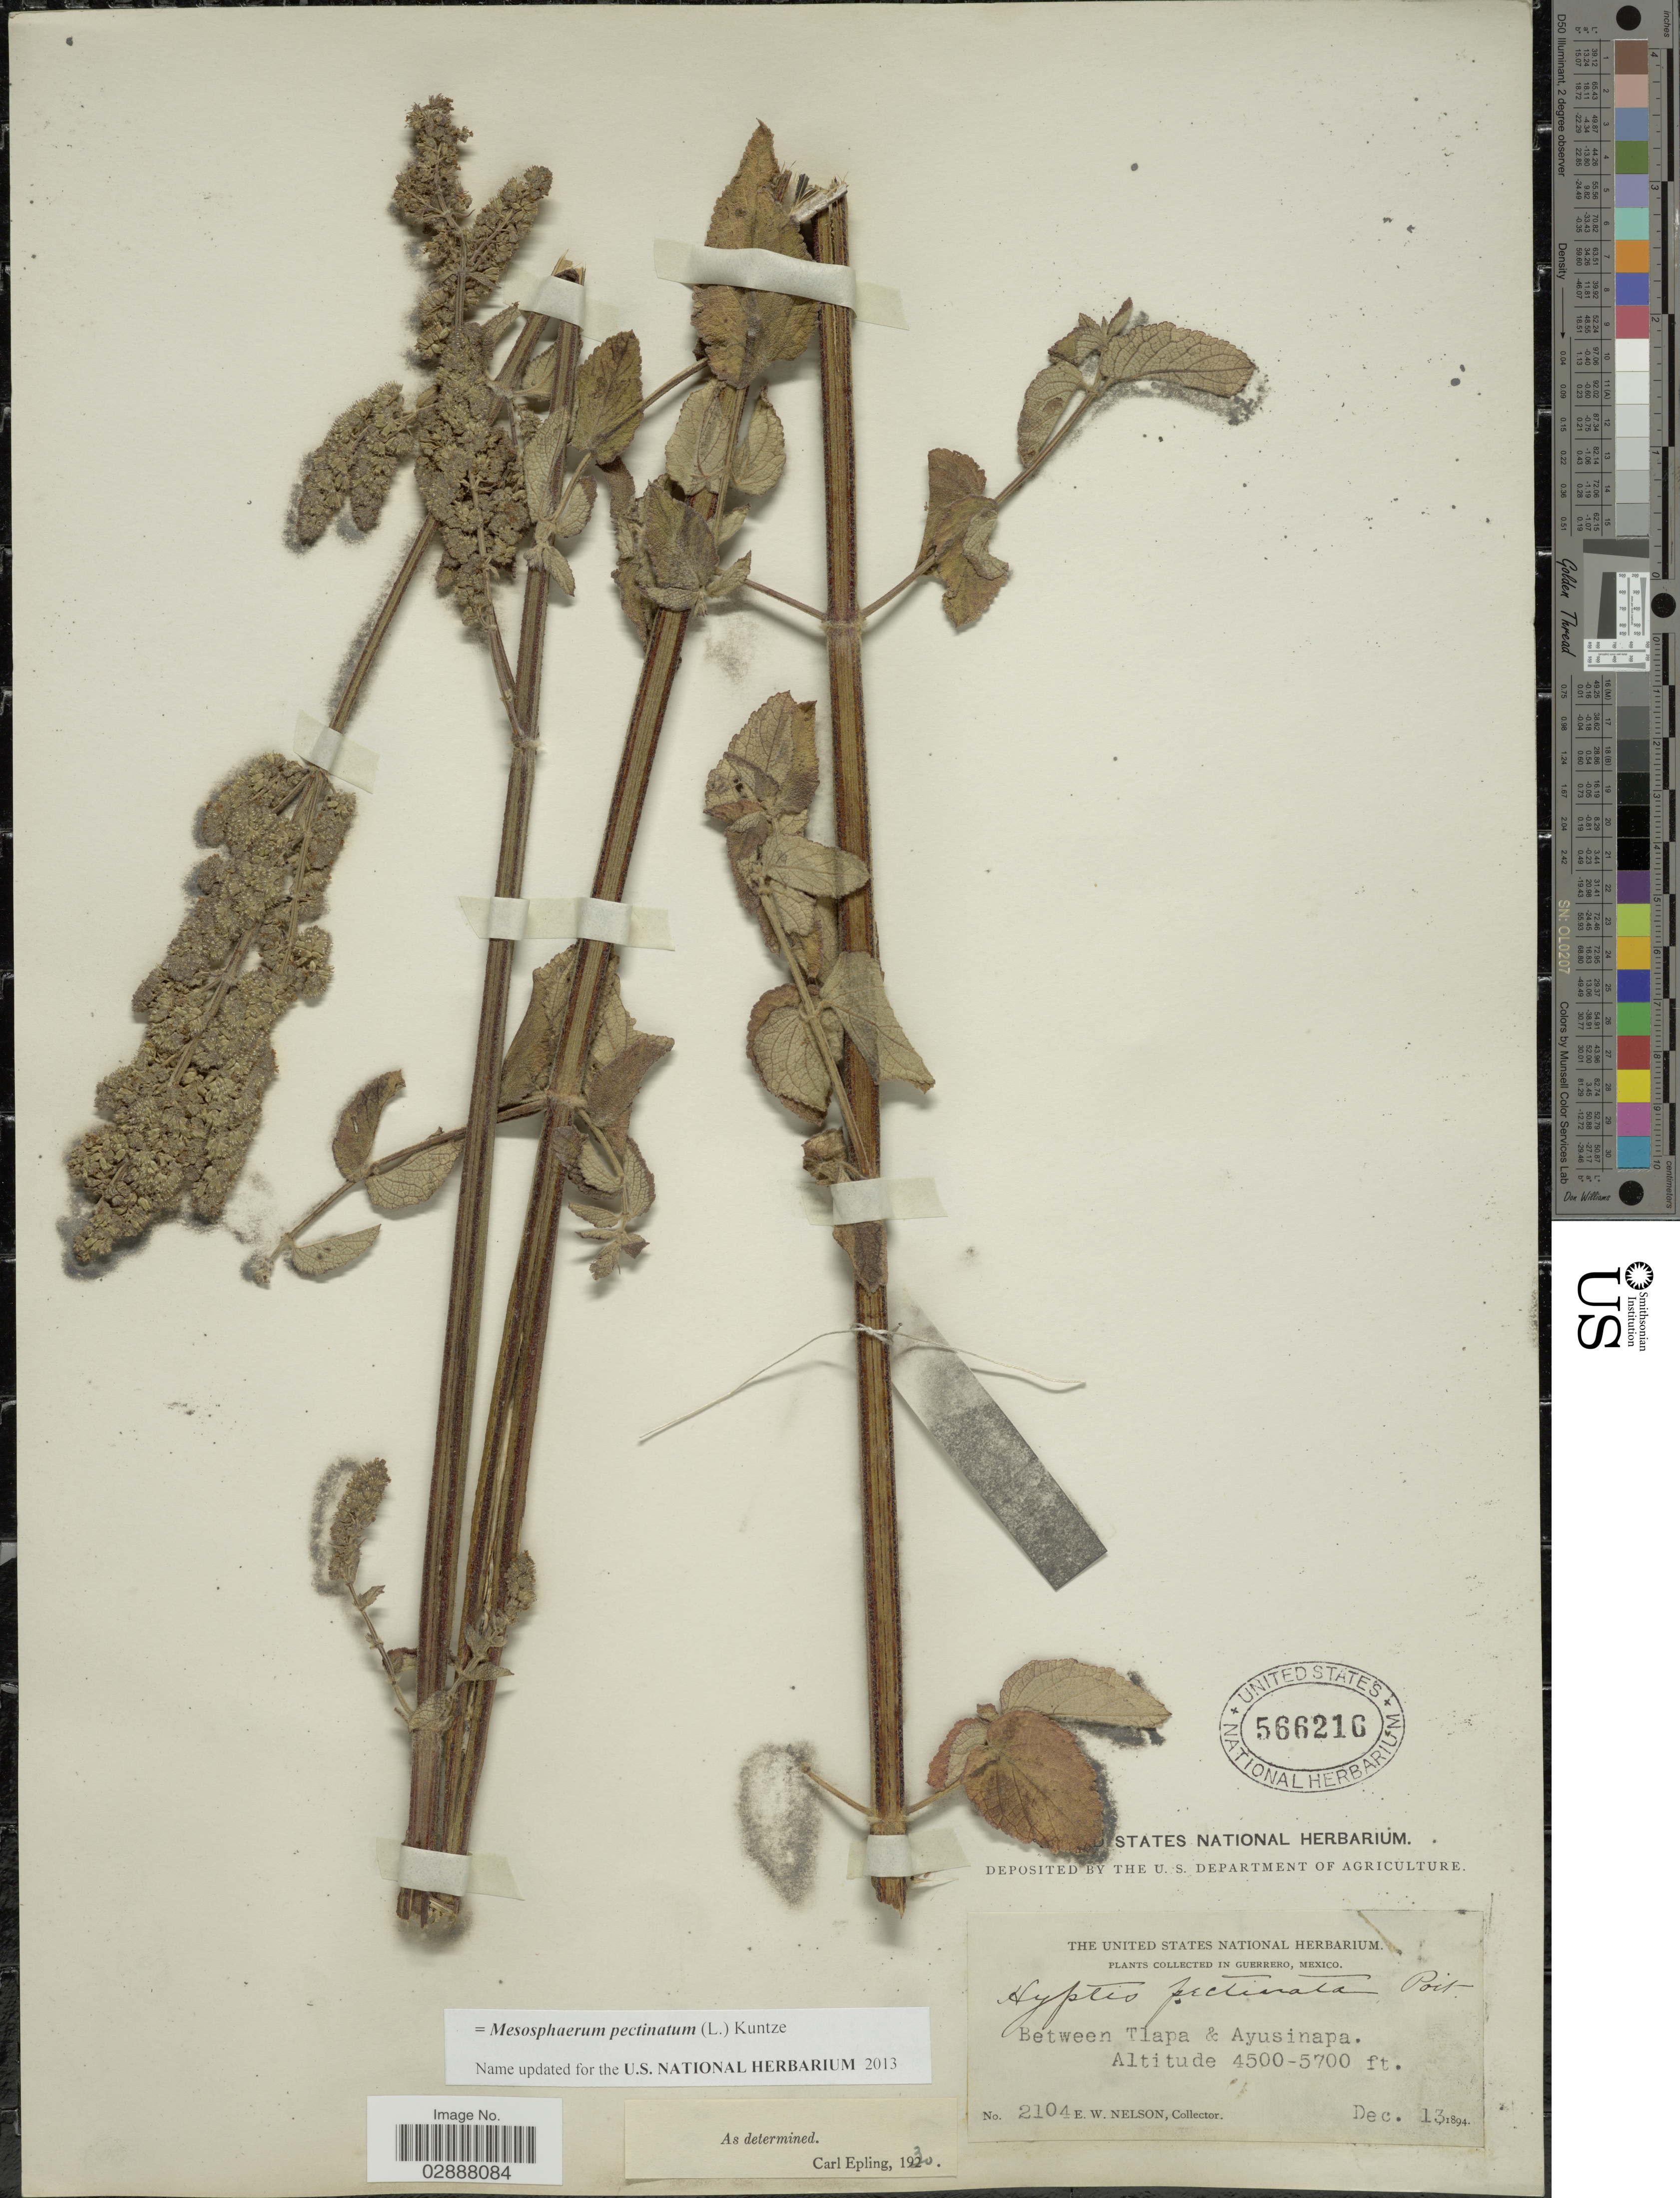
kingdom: Plantae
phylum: Tracheophyta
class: Magnoliopsida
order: Lamiales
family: Lamiaceae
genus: Mesosphaerum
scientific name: Mesosphaerum pectinatum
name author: (L.) Kuntze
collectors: E. W. Nelson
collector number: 2104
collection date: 1894-12-13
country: Mexico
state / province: Guerrero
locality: Between Tlapa & Ayusinapa.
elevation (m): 1372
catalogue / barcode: US 566216